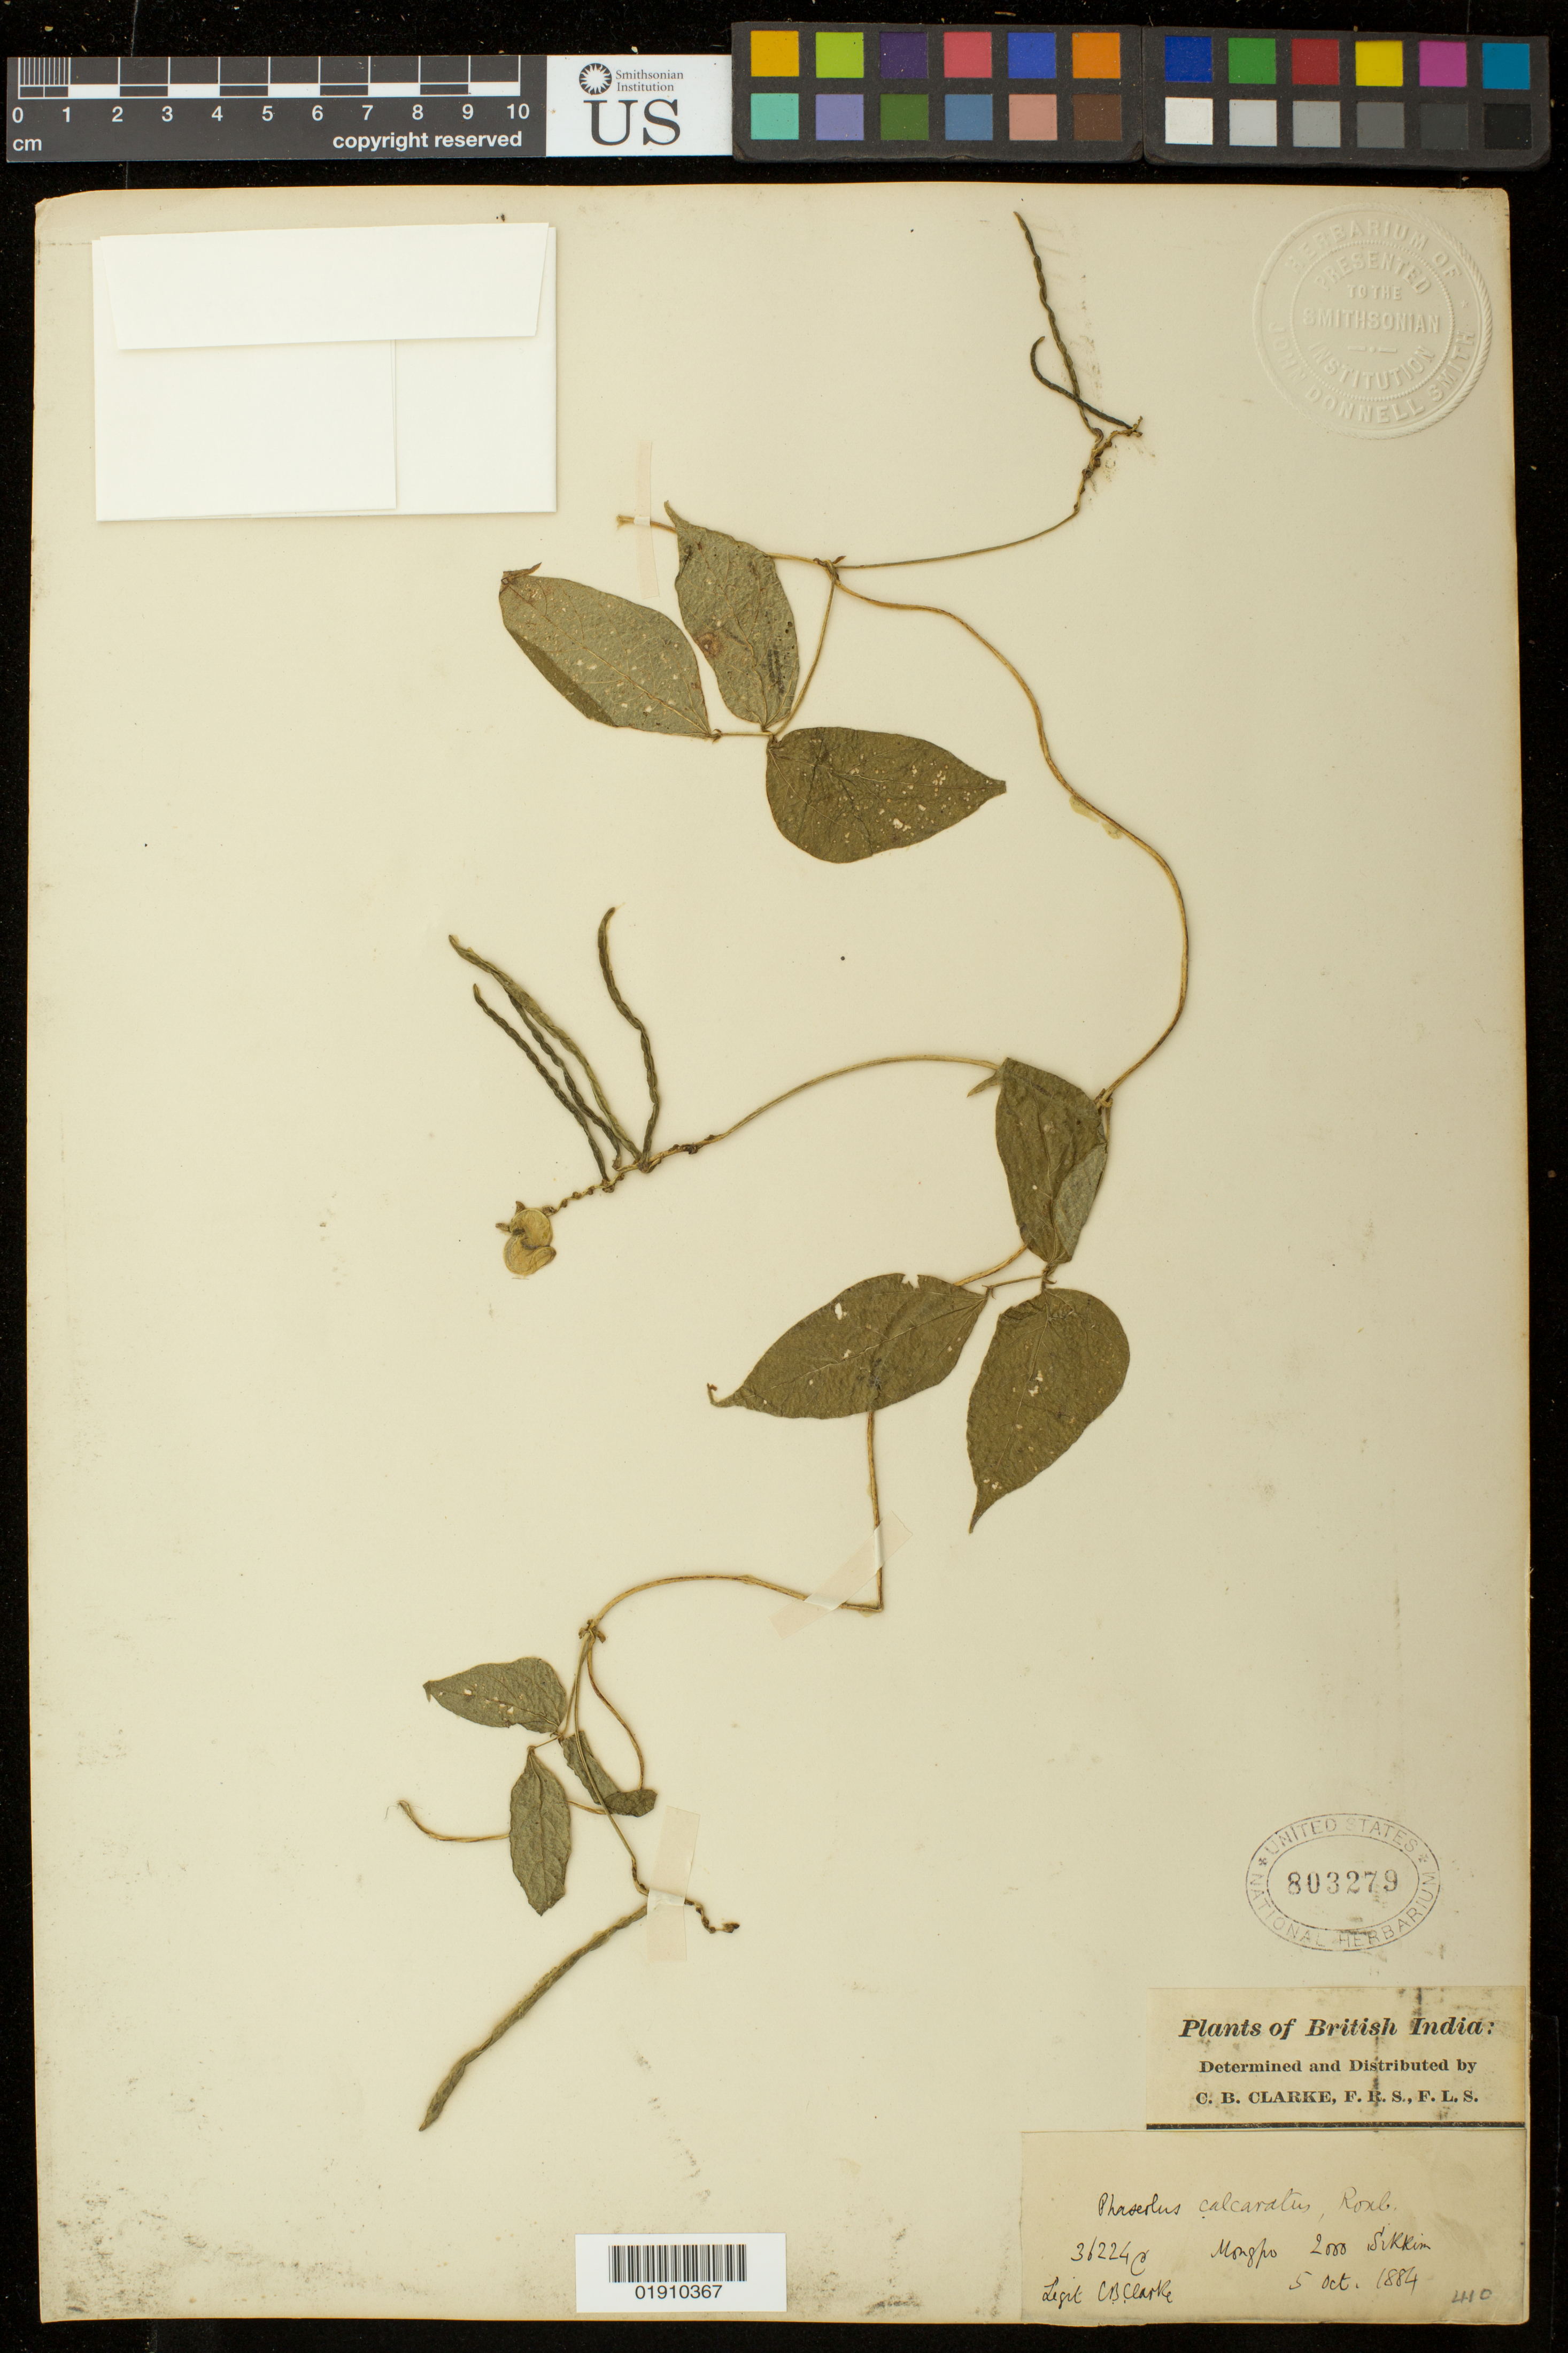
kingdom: Plantae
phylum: Tracheophyta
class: Magnoliopsida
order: Fabales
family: Fabaceae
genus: Phaseolus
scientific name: Phaseolus calcaratus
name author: Roxb.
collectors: C. B. Clarke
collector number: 36224C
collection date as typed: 5 Oct. 1884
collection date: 1884-10-05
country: India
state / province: Sikkim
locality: Mongpho, Sikkim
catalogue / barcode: US 803279